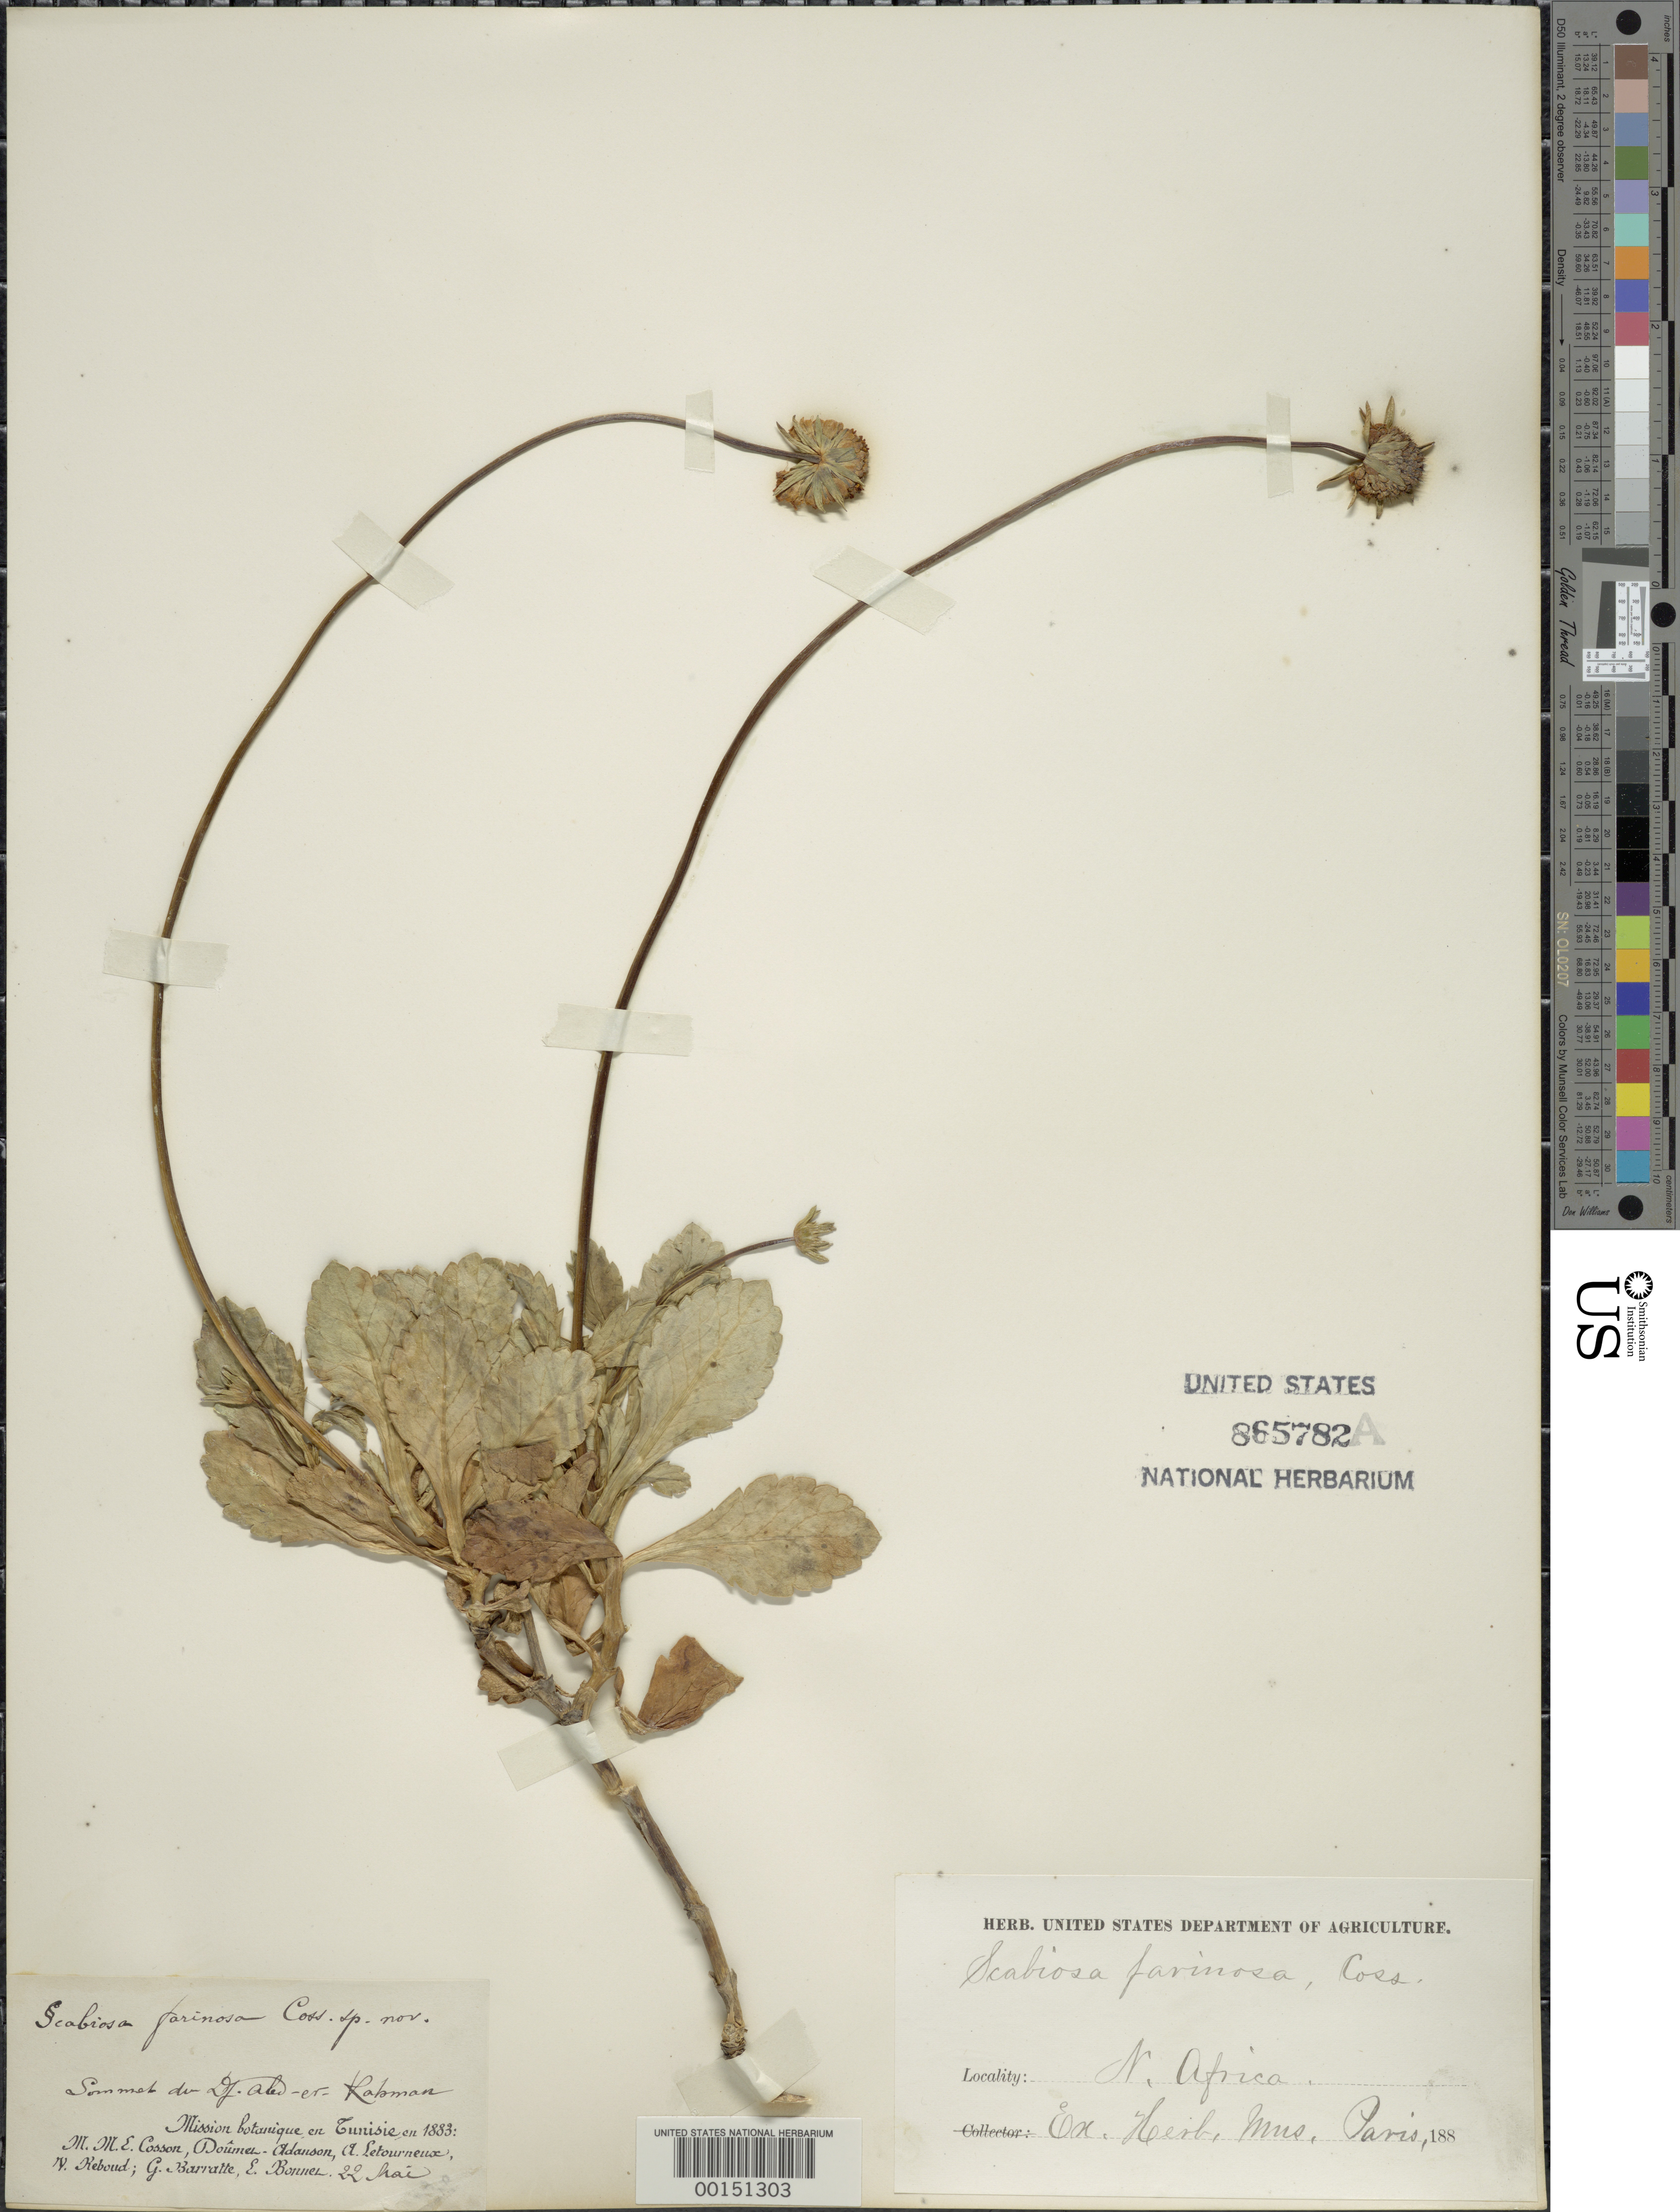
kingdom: Plantae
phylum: Tracheophyta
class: Magnoliopsida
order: Dipsacales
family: Caprifoliaceae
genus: Scabiosa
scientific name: Scabiosa farinosa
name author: Coss.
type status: Syntype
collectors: E. Cosson, -. Coumer-Adanson, A. Lerourneuse, N. Rebond, G. Barratte & E. Bonner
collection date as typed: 22 May 1883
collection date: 1883-05-22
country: Tunisia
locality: Tunis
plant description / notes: Almost certainly original material of Scabiosa farinosa Coss. and possibly syntype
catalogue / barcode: US 865782A